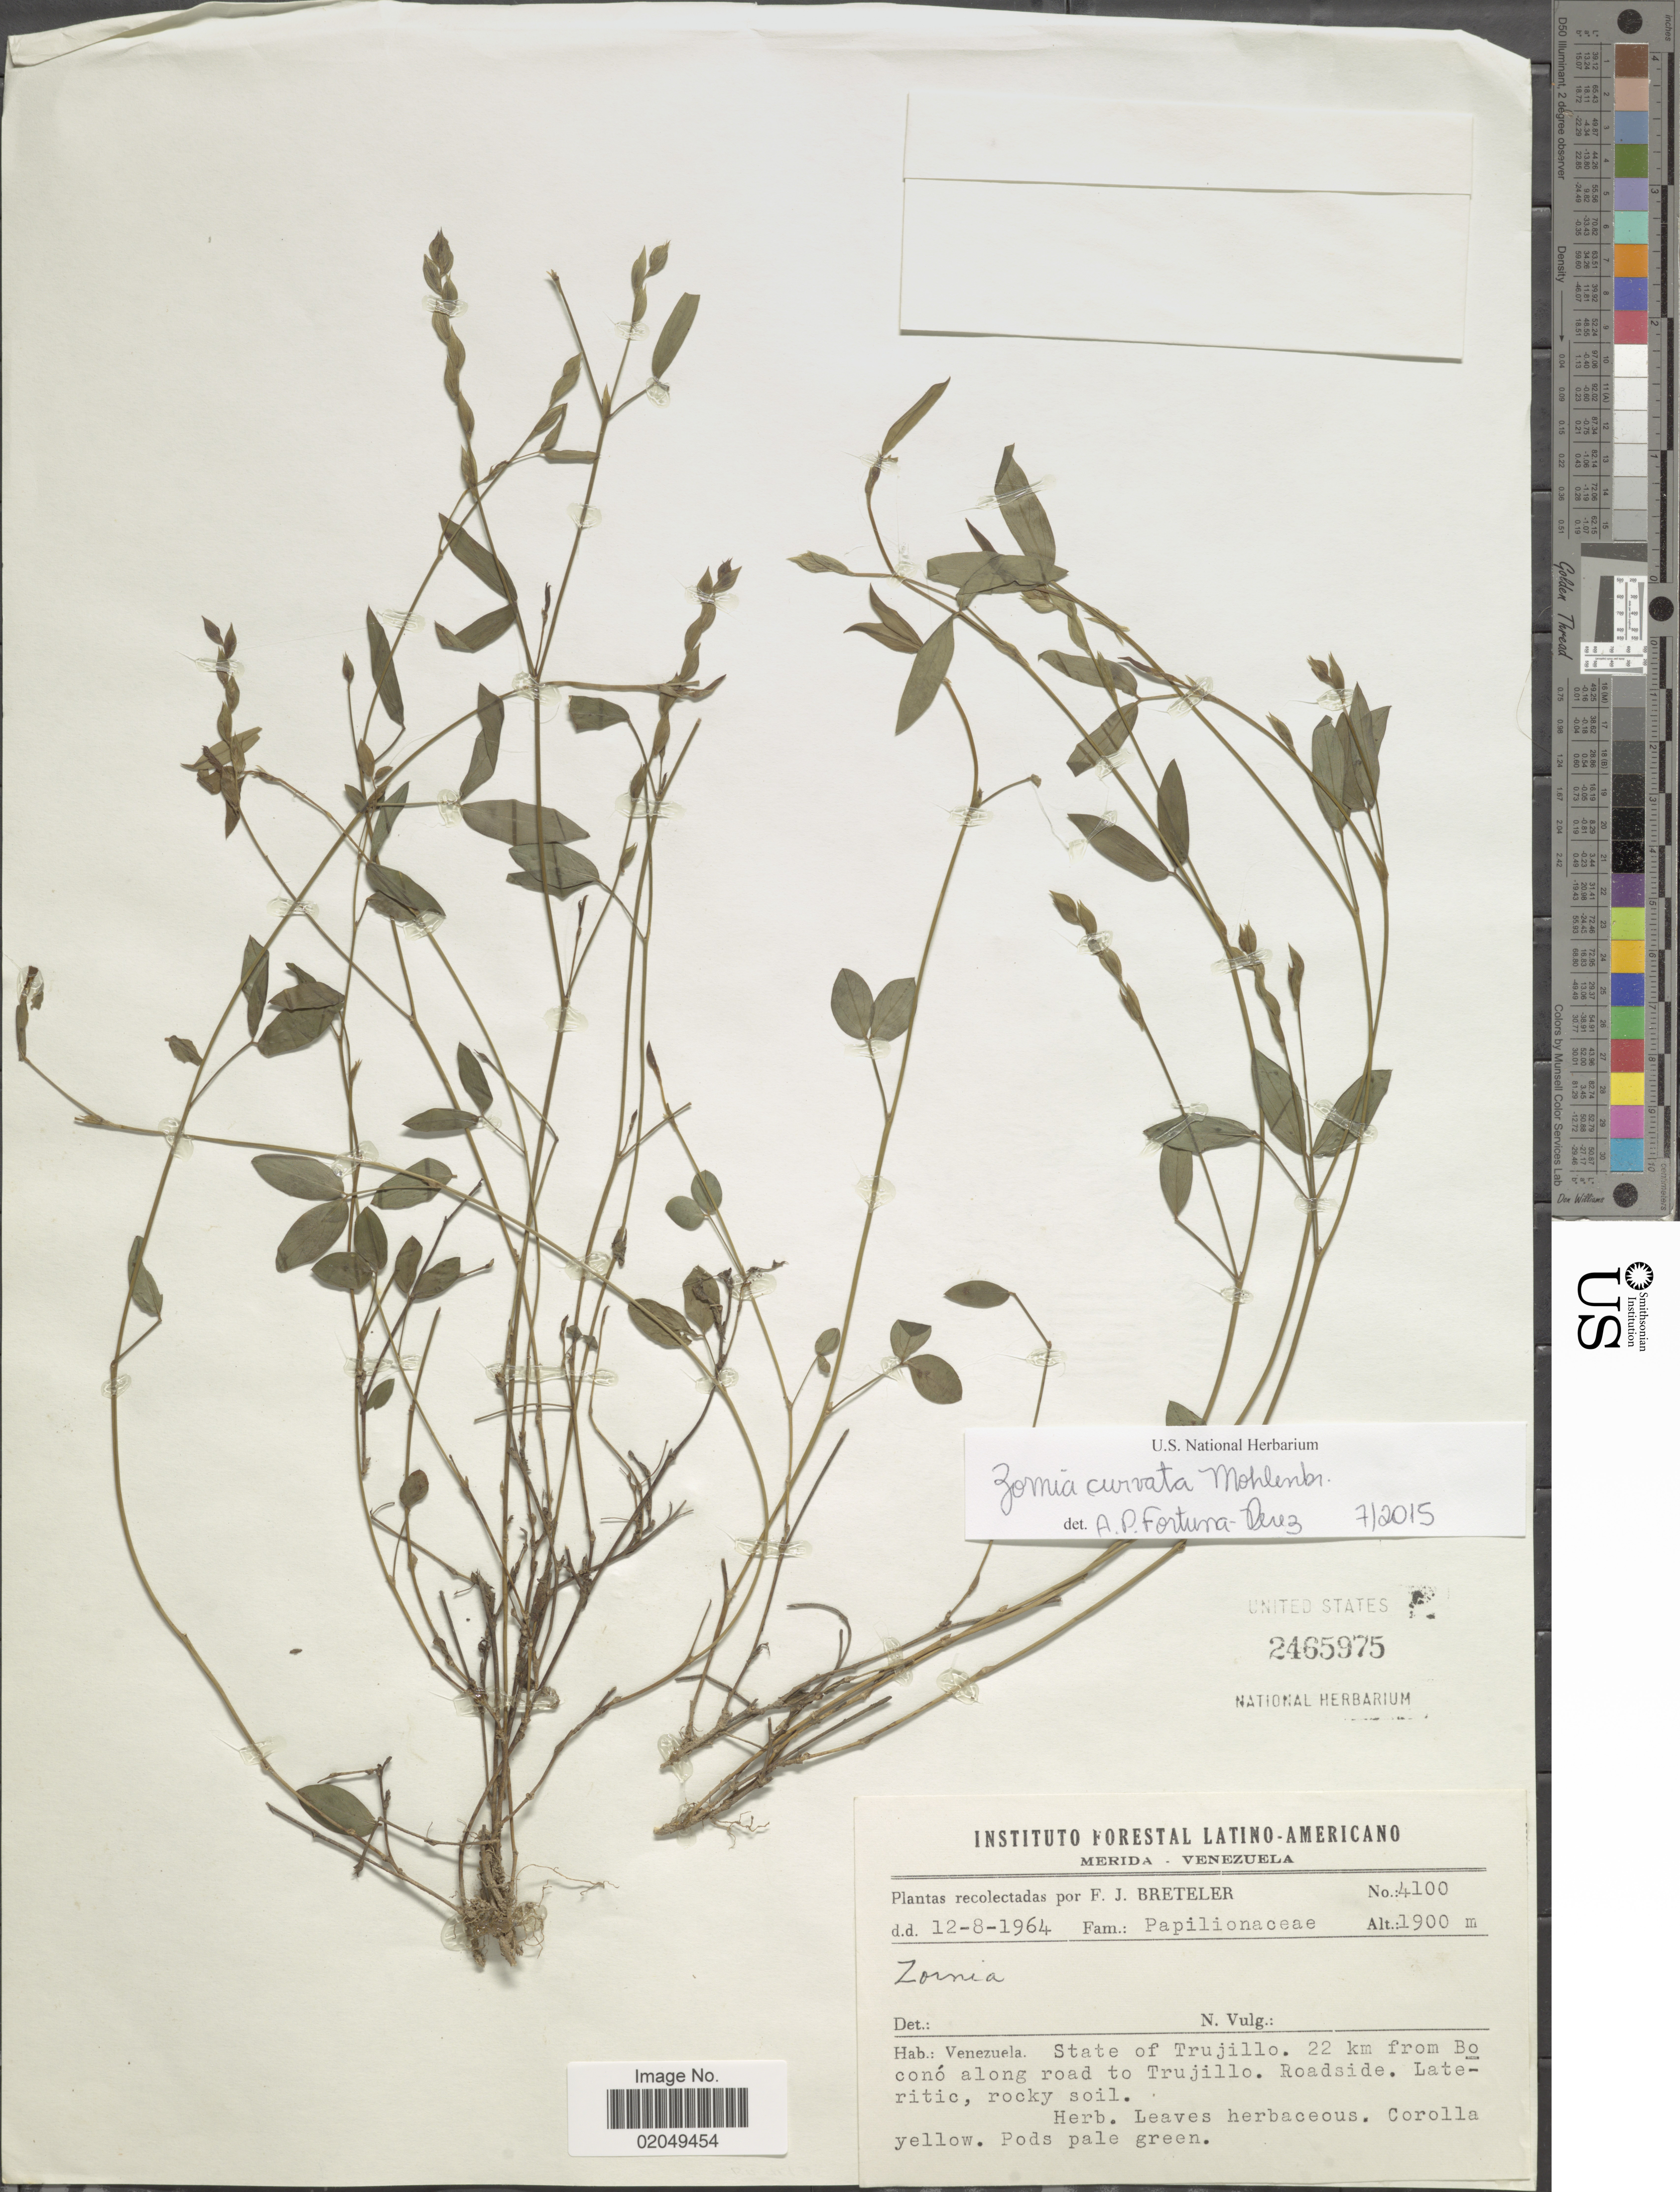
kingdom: Plantae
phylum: Tracheophyta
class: Magnoliopsida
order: Fabales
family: Fabaceae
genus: Zornia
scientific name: Zornia curvata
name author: Mohlenbr.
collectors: F. J. Breteler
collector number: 4100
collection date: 1964-08-12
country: Venezuela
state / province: Trujillo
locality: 22 km from Bocono along road to Trujillo, roadside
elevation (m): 1900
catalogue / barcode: US 2465975